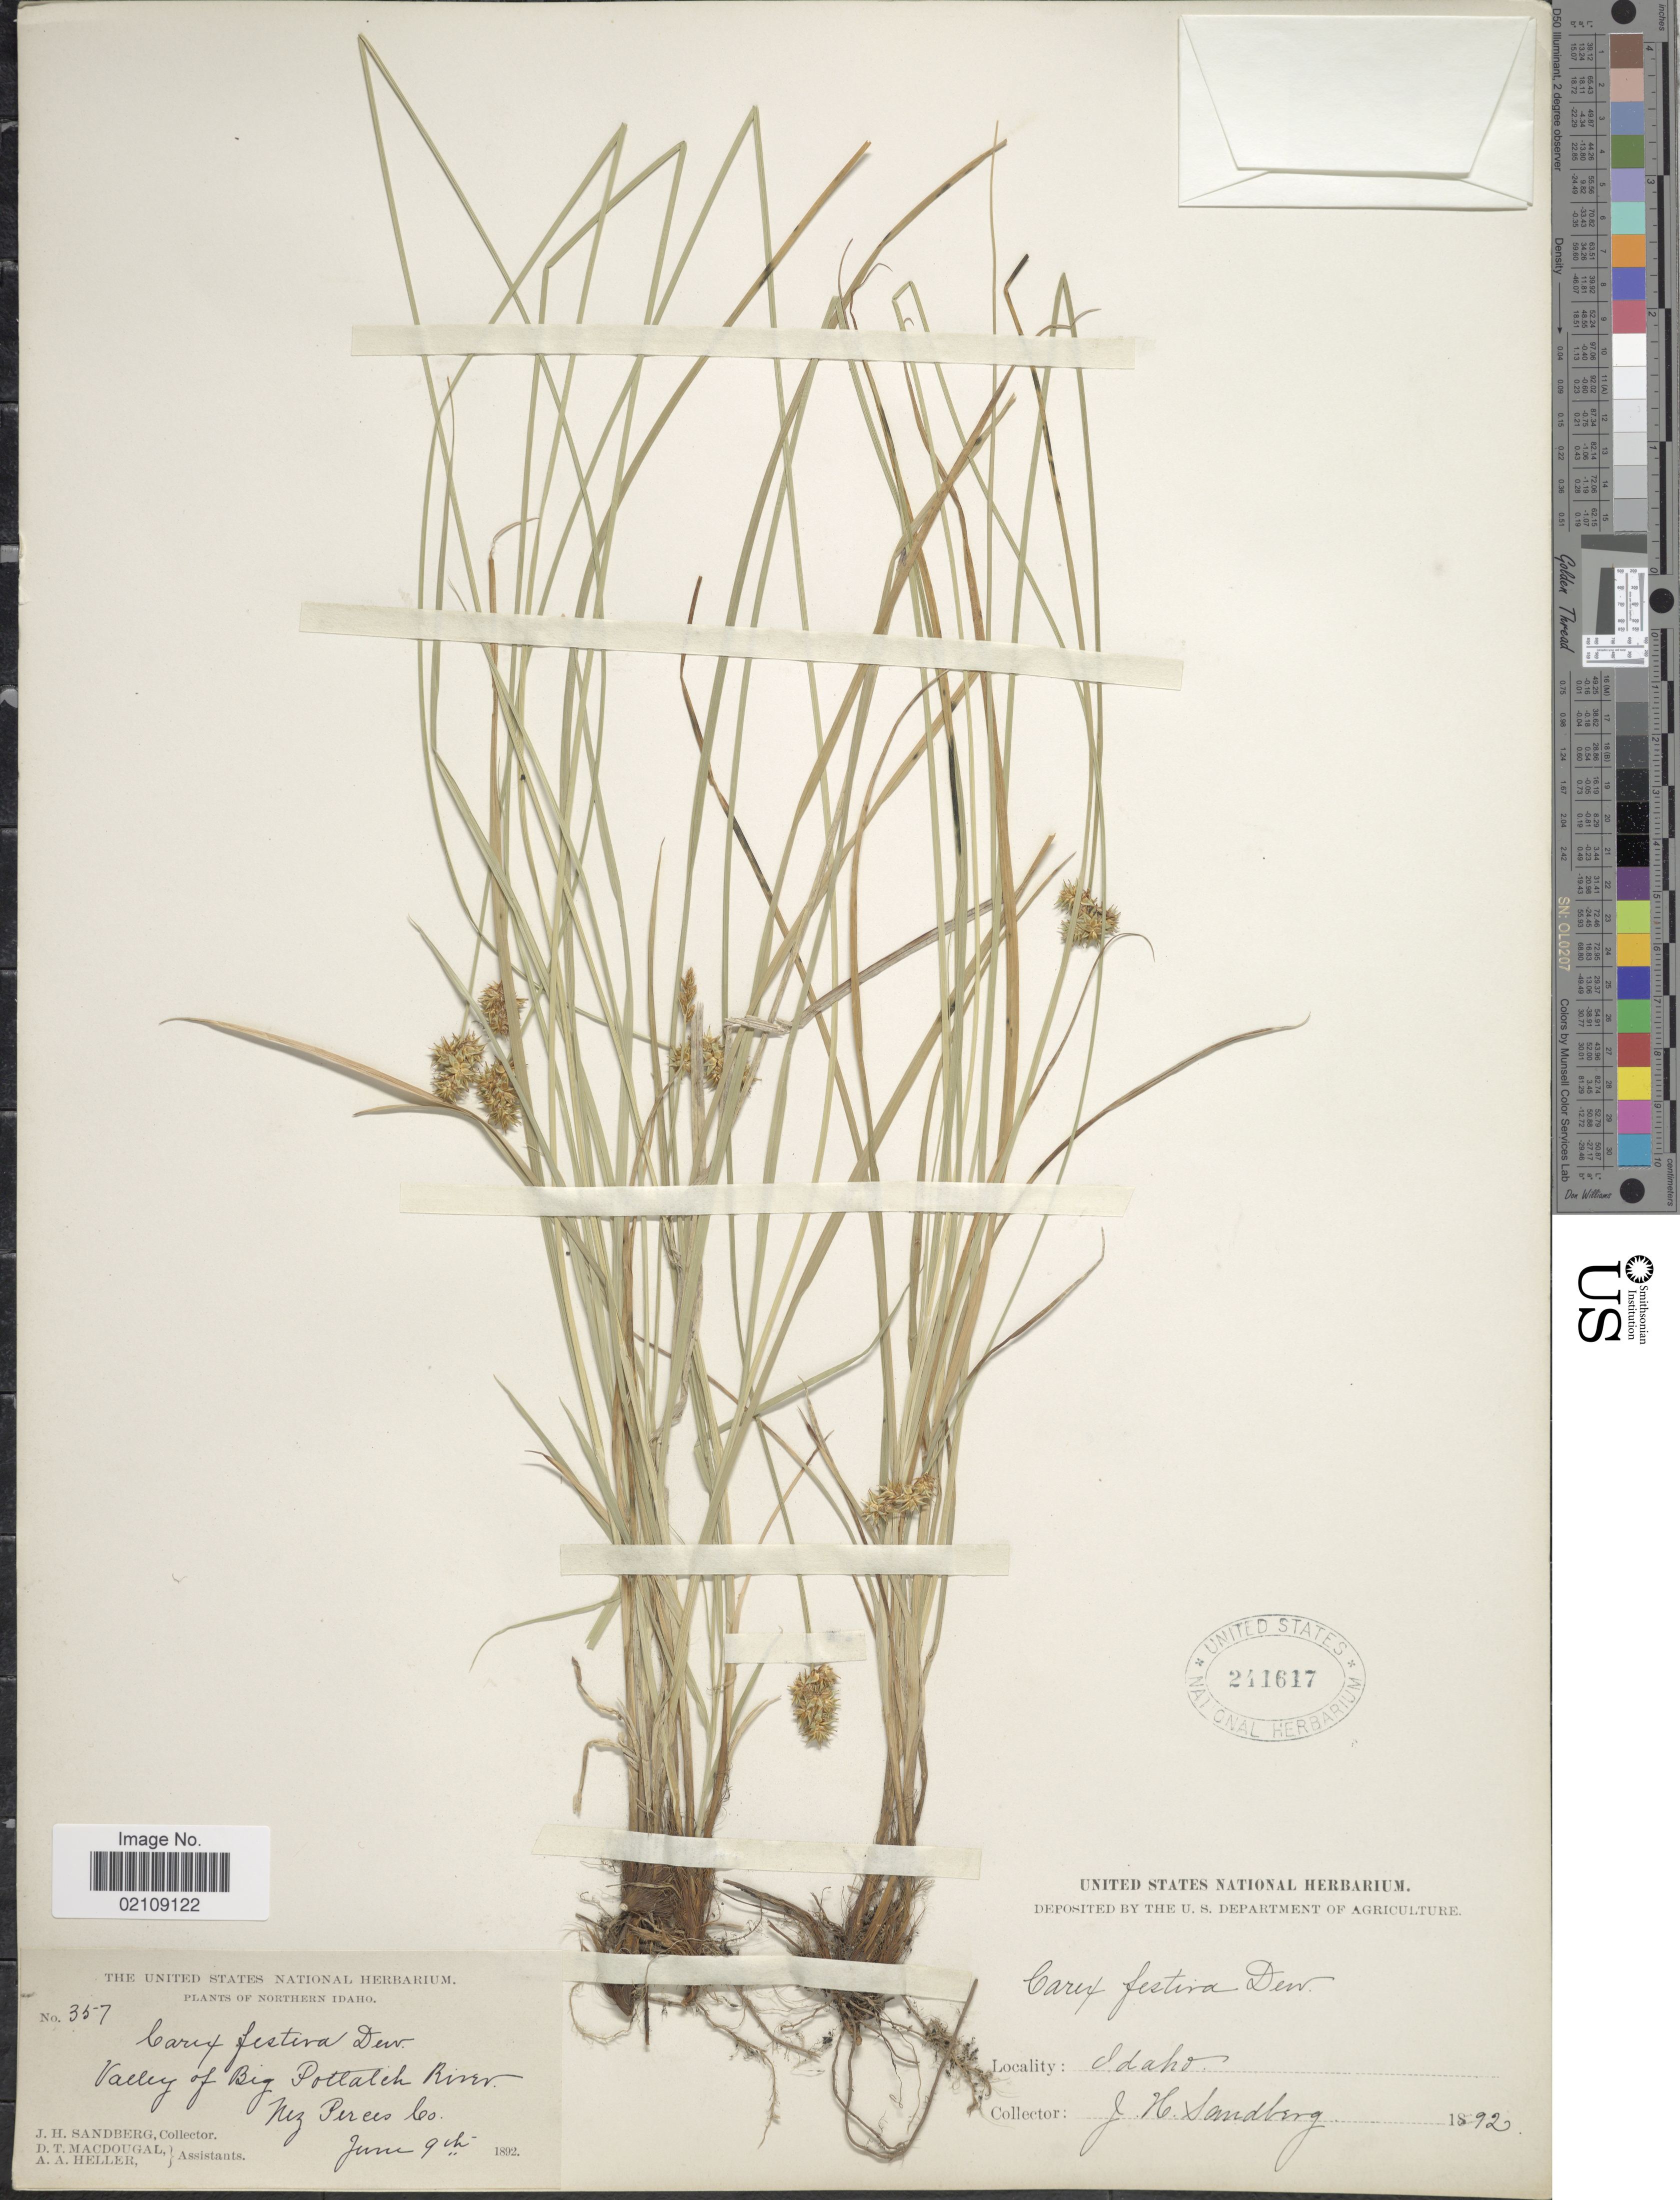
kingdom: Plantae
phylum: Tracheophyta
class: Liliopsida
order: Poales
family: Cyperaceae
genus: Carex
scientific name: Carex pachystachya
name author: Cham. ex Steud.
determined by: Mackenzie, K. K.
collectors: J. H. Sandberg, D. T. MacDougal & A. A. Heller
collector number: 357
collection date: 1892-06-09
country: United States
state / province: Idaho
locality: Northern Idaho. Valley of Big Potlatch River, Nez Perces Co.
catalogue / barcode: US 241617